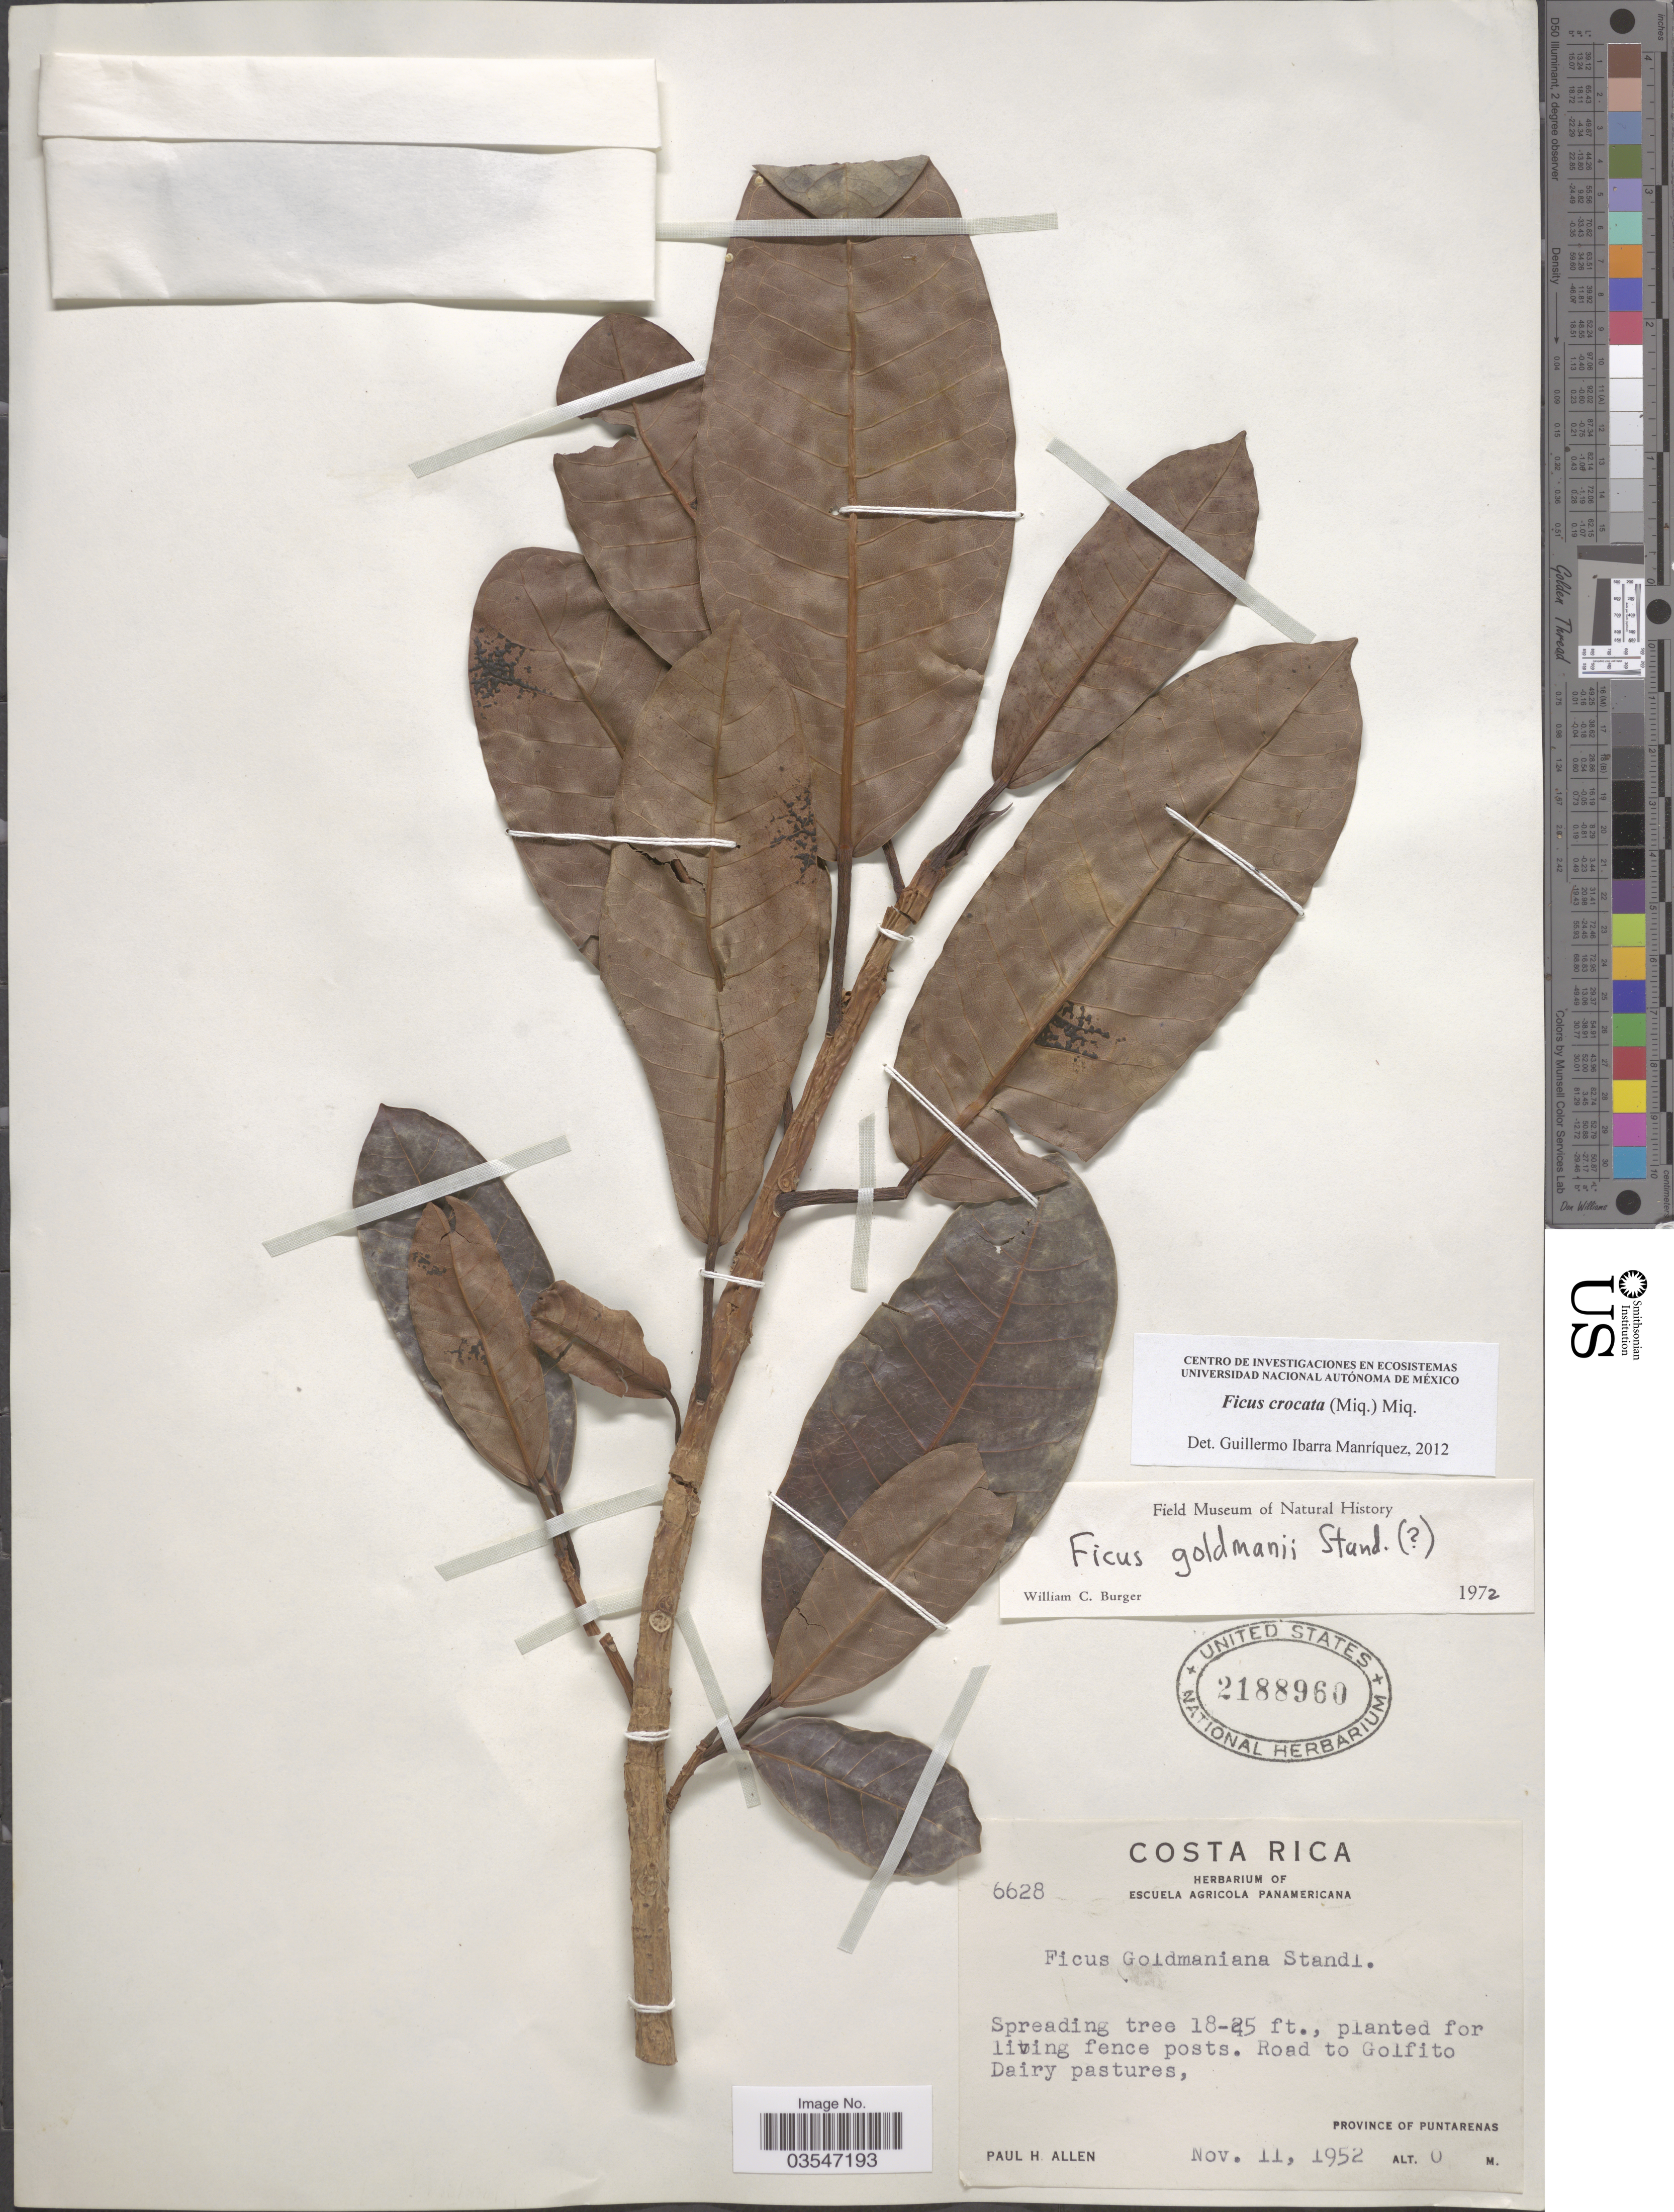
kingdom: Plantae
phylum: Tracheophyta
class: Magnoliopsida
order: Rosales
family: Moraceae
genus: Ficus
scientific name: Ficus crocata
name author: (Miq.) Miq.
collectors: P. H. Allen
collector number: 6628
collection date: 1952-11-11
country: Costa Rica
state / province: Puntarenas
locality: Road to Golfito Diary pastures.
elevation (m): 0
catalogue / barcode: US 2188960